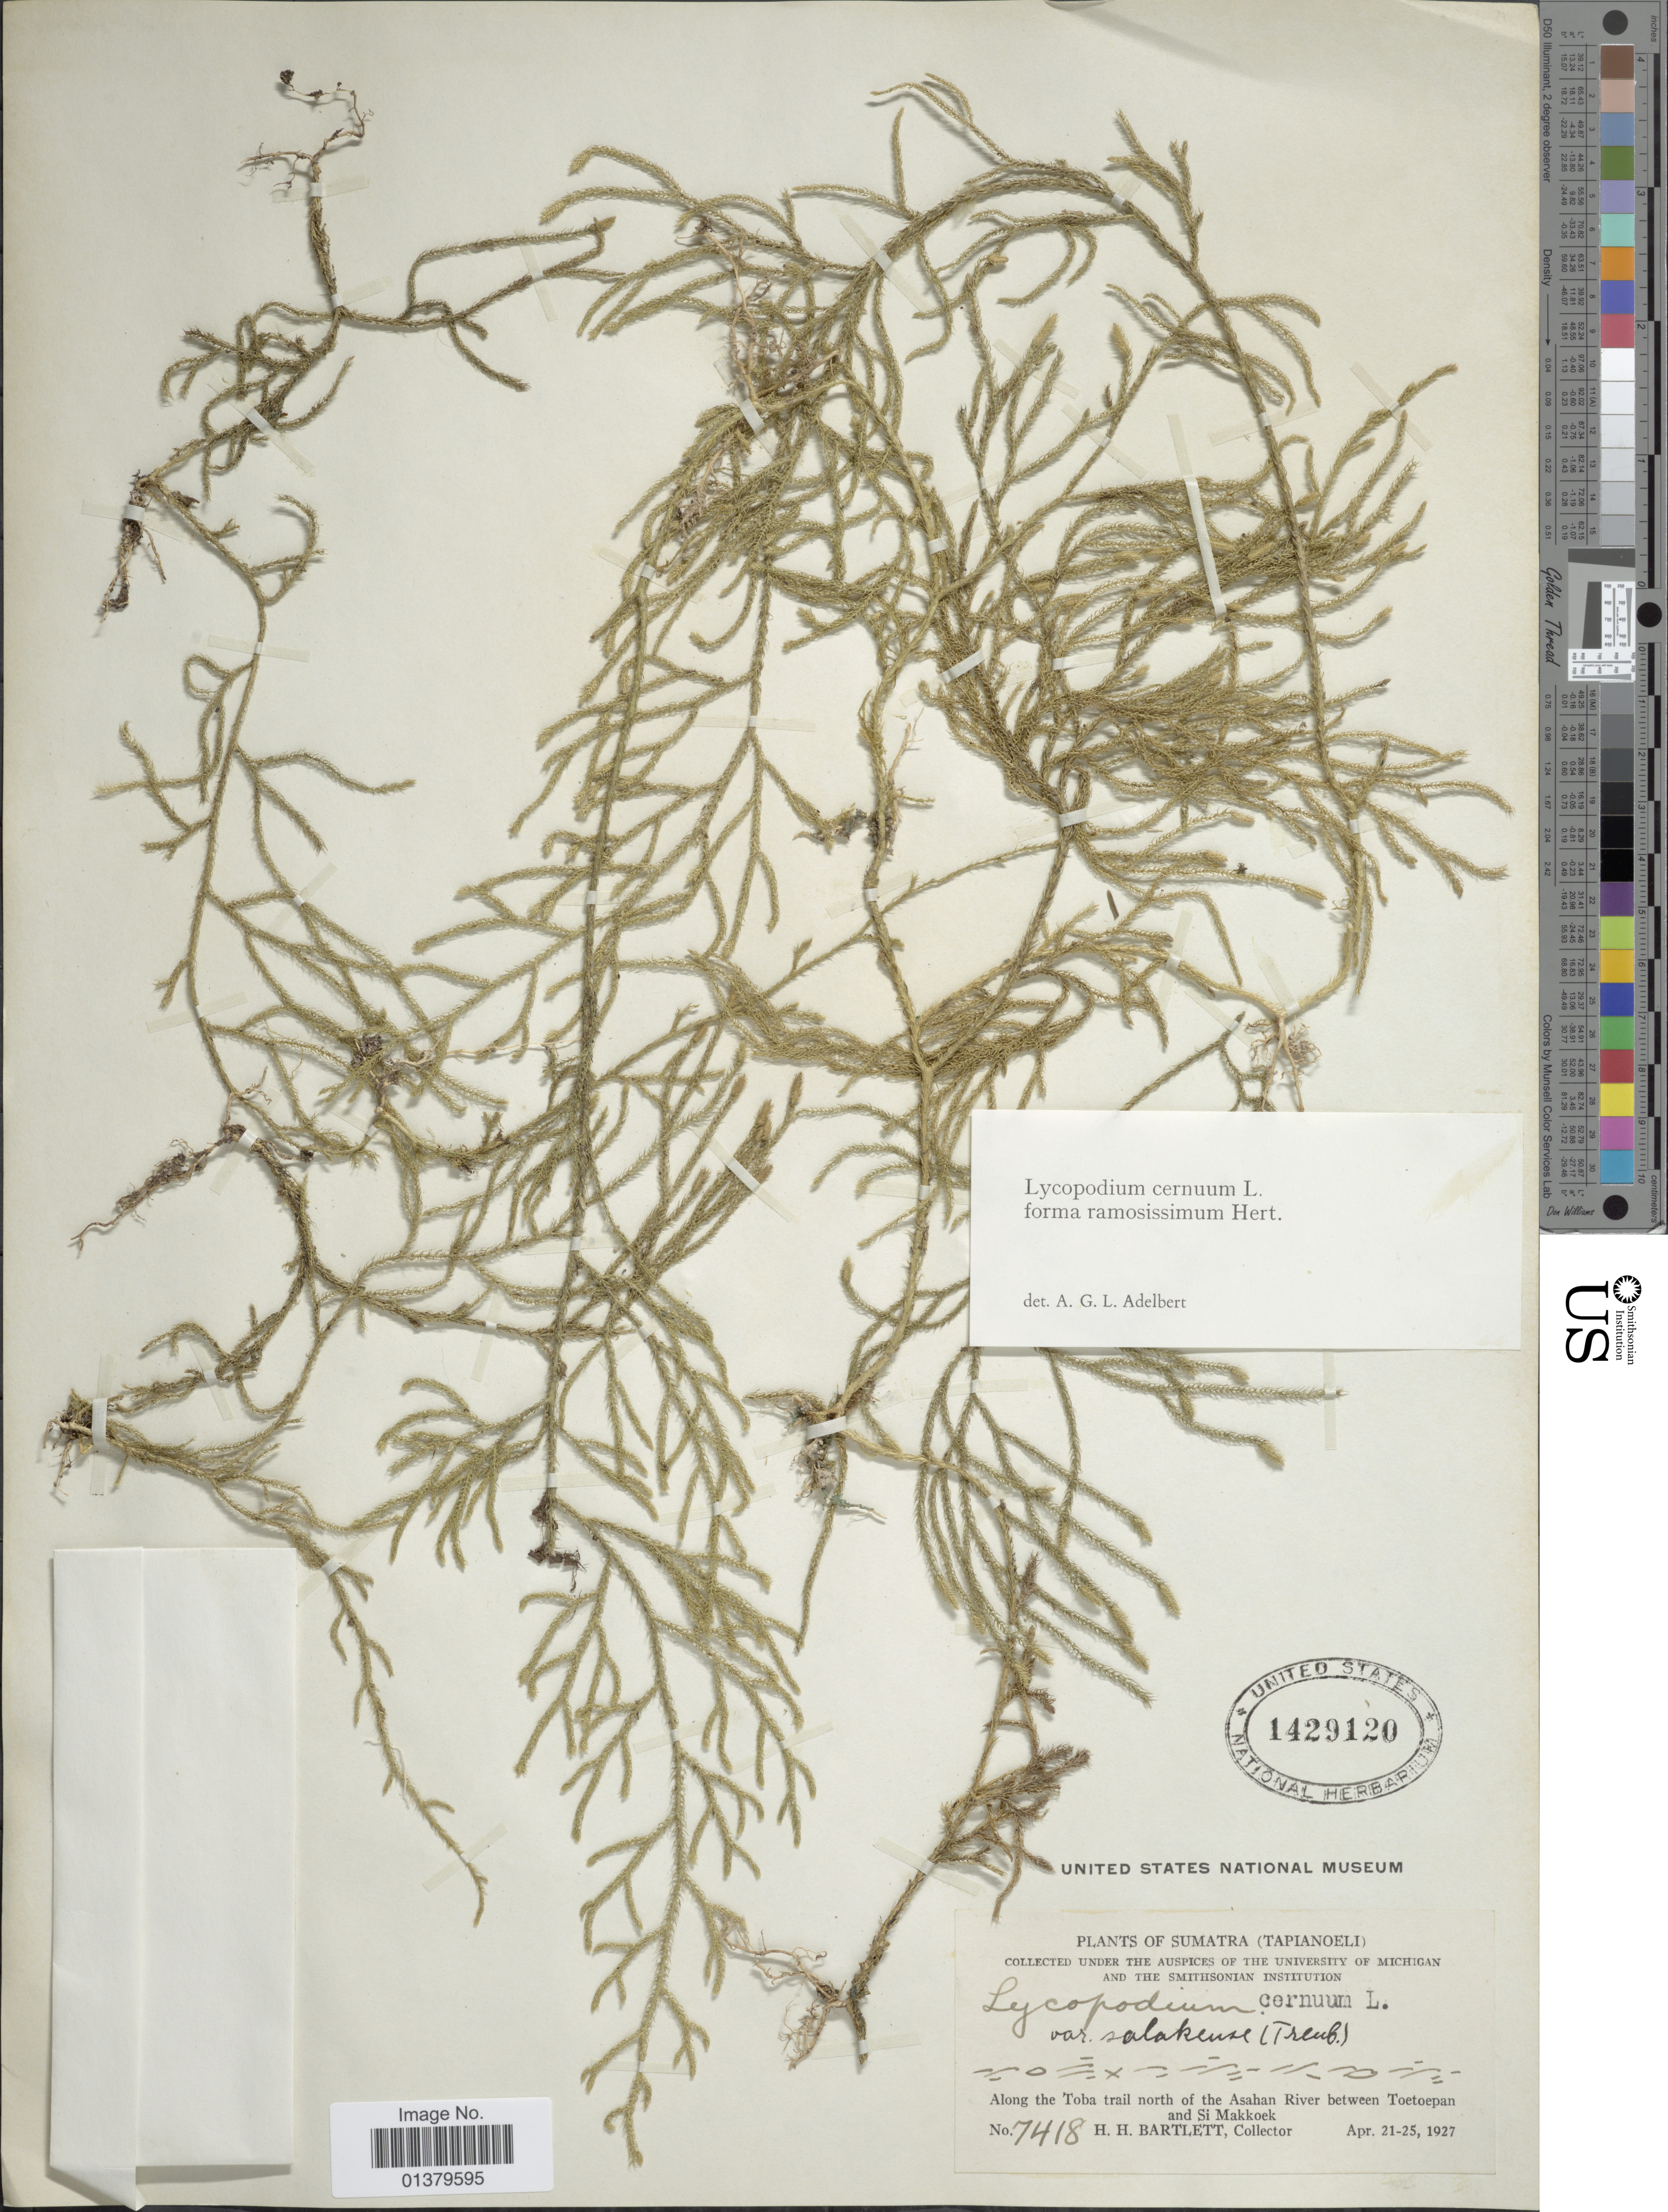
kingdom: Plantae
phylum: Tracheophyta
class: Lycopodiopsida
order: Lycopodiales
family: Lycopodiaceae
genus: Palhinhaea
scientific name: Palhinhaea cernua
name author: (L.) Vasc. & Franco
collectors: H. H. Bartlett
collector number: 7418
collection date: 1927-04-21/1927-04-25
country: Indonesia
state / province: Sumatra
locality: Tapianoeli, Along the Toba trail north of the Asahan River between Toetoepan and Si Makkoek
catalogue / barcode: US 1429120